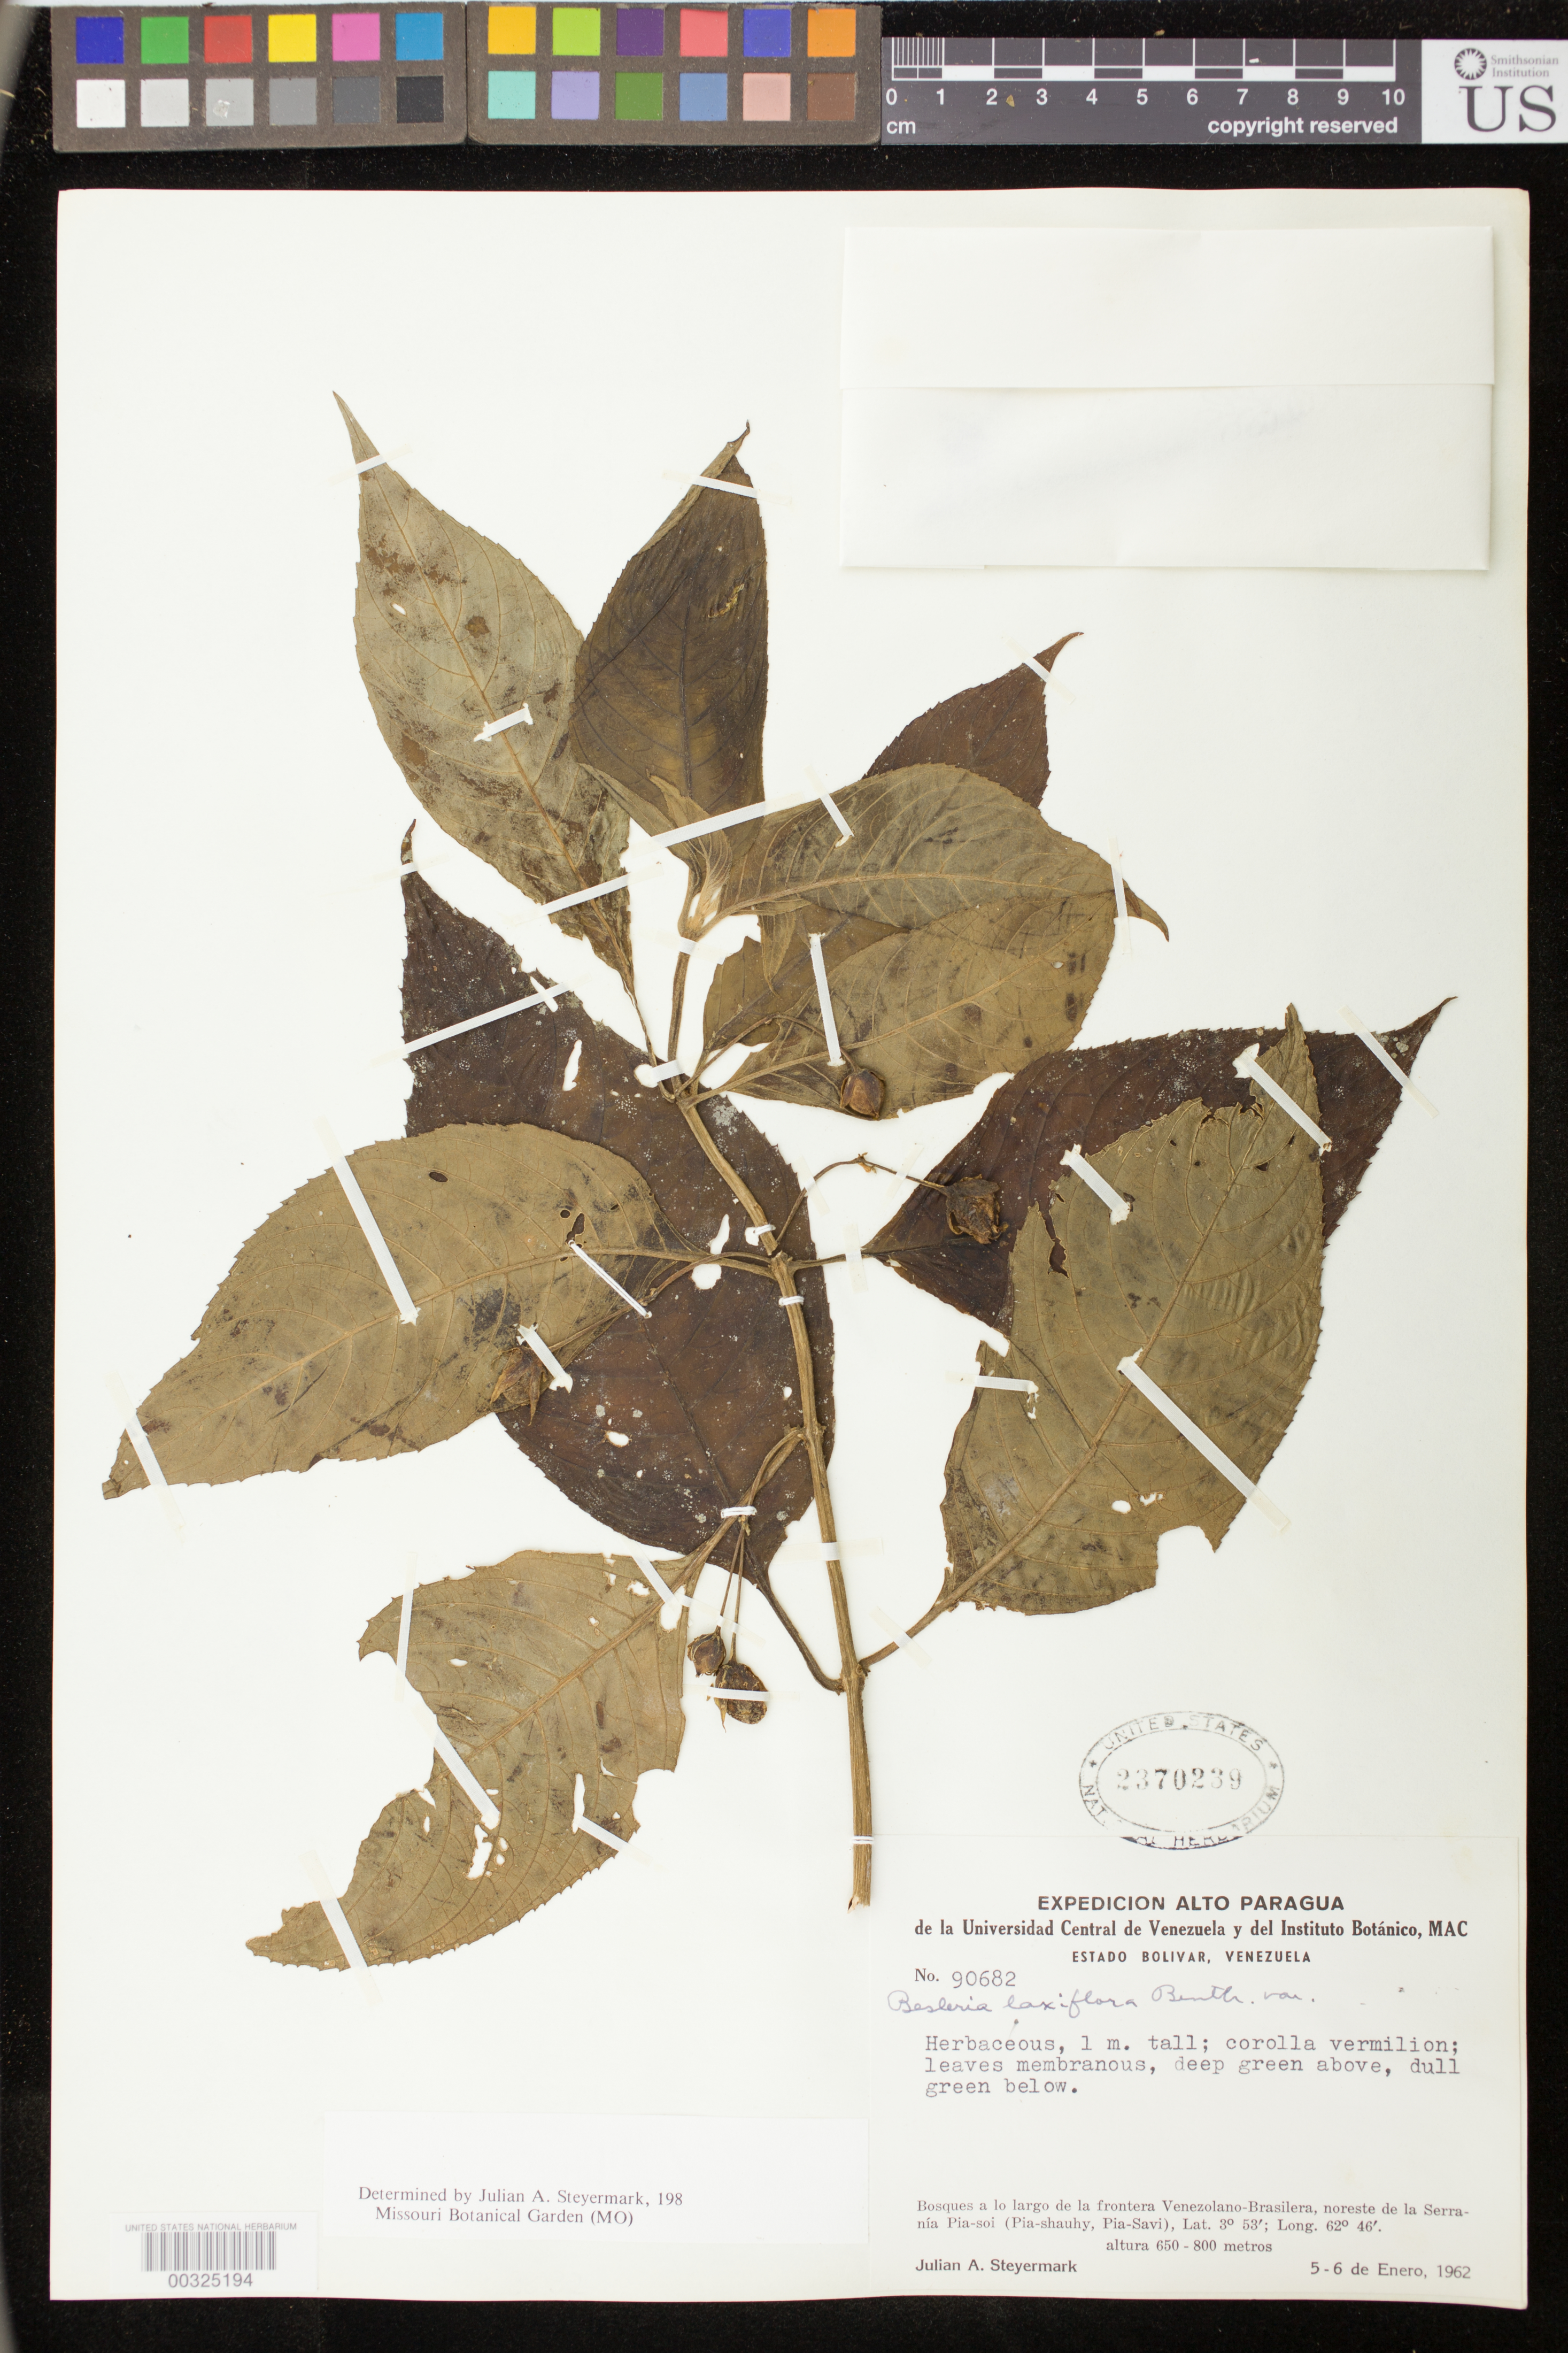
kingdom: Plantae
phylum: Tracheophyta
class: Magnoliopsida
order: Lamiales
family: Gesneriaceae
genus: Besleria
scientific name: Besleria laxiflora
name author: Benth.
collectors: J. Steyermark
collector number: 90682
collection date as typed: Jan 1962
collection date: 1962-01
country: Venezuela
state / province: Bolívar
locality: Along the Venezuelan-Brazilian border, NE of Serrania Pia-soi (Pia-Shauhy, Pia-Savi)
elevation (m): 650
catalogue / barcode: US 2370239